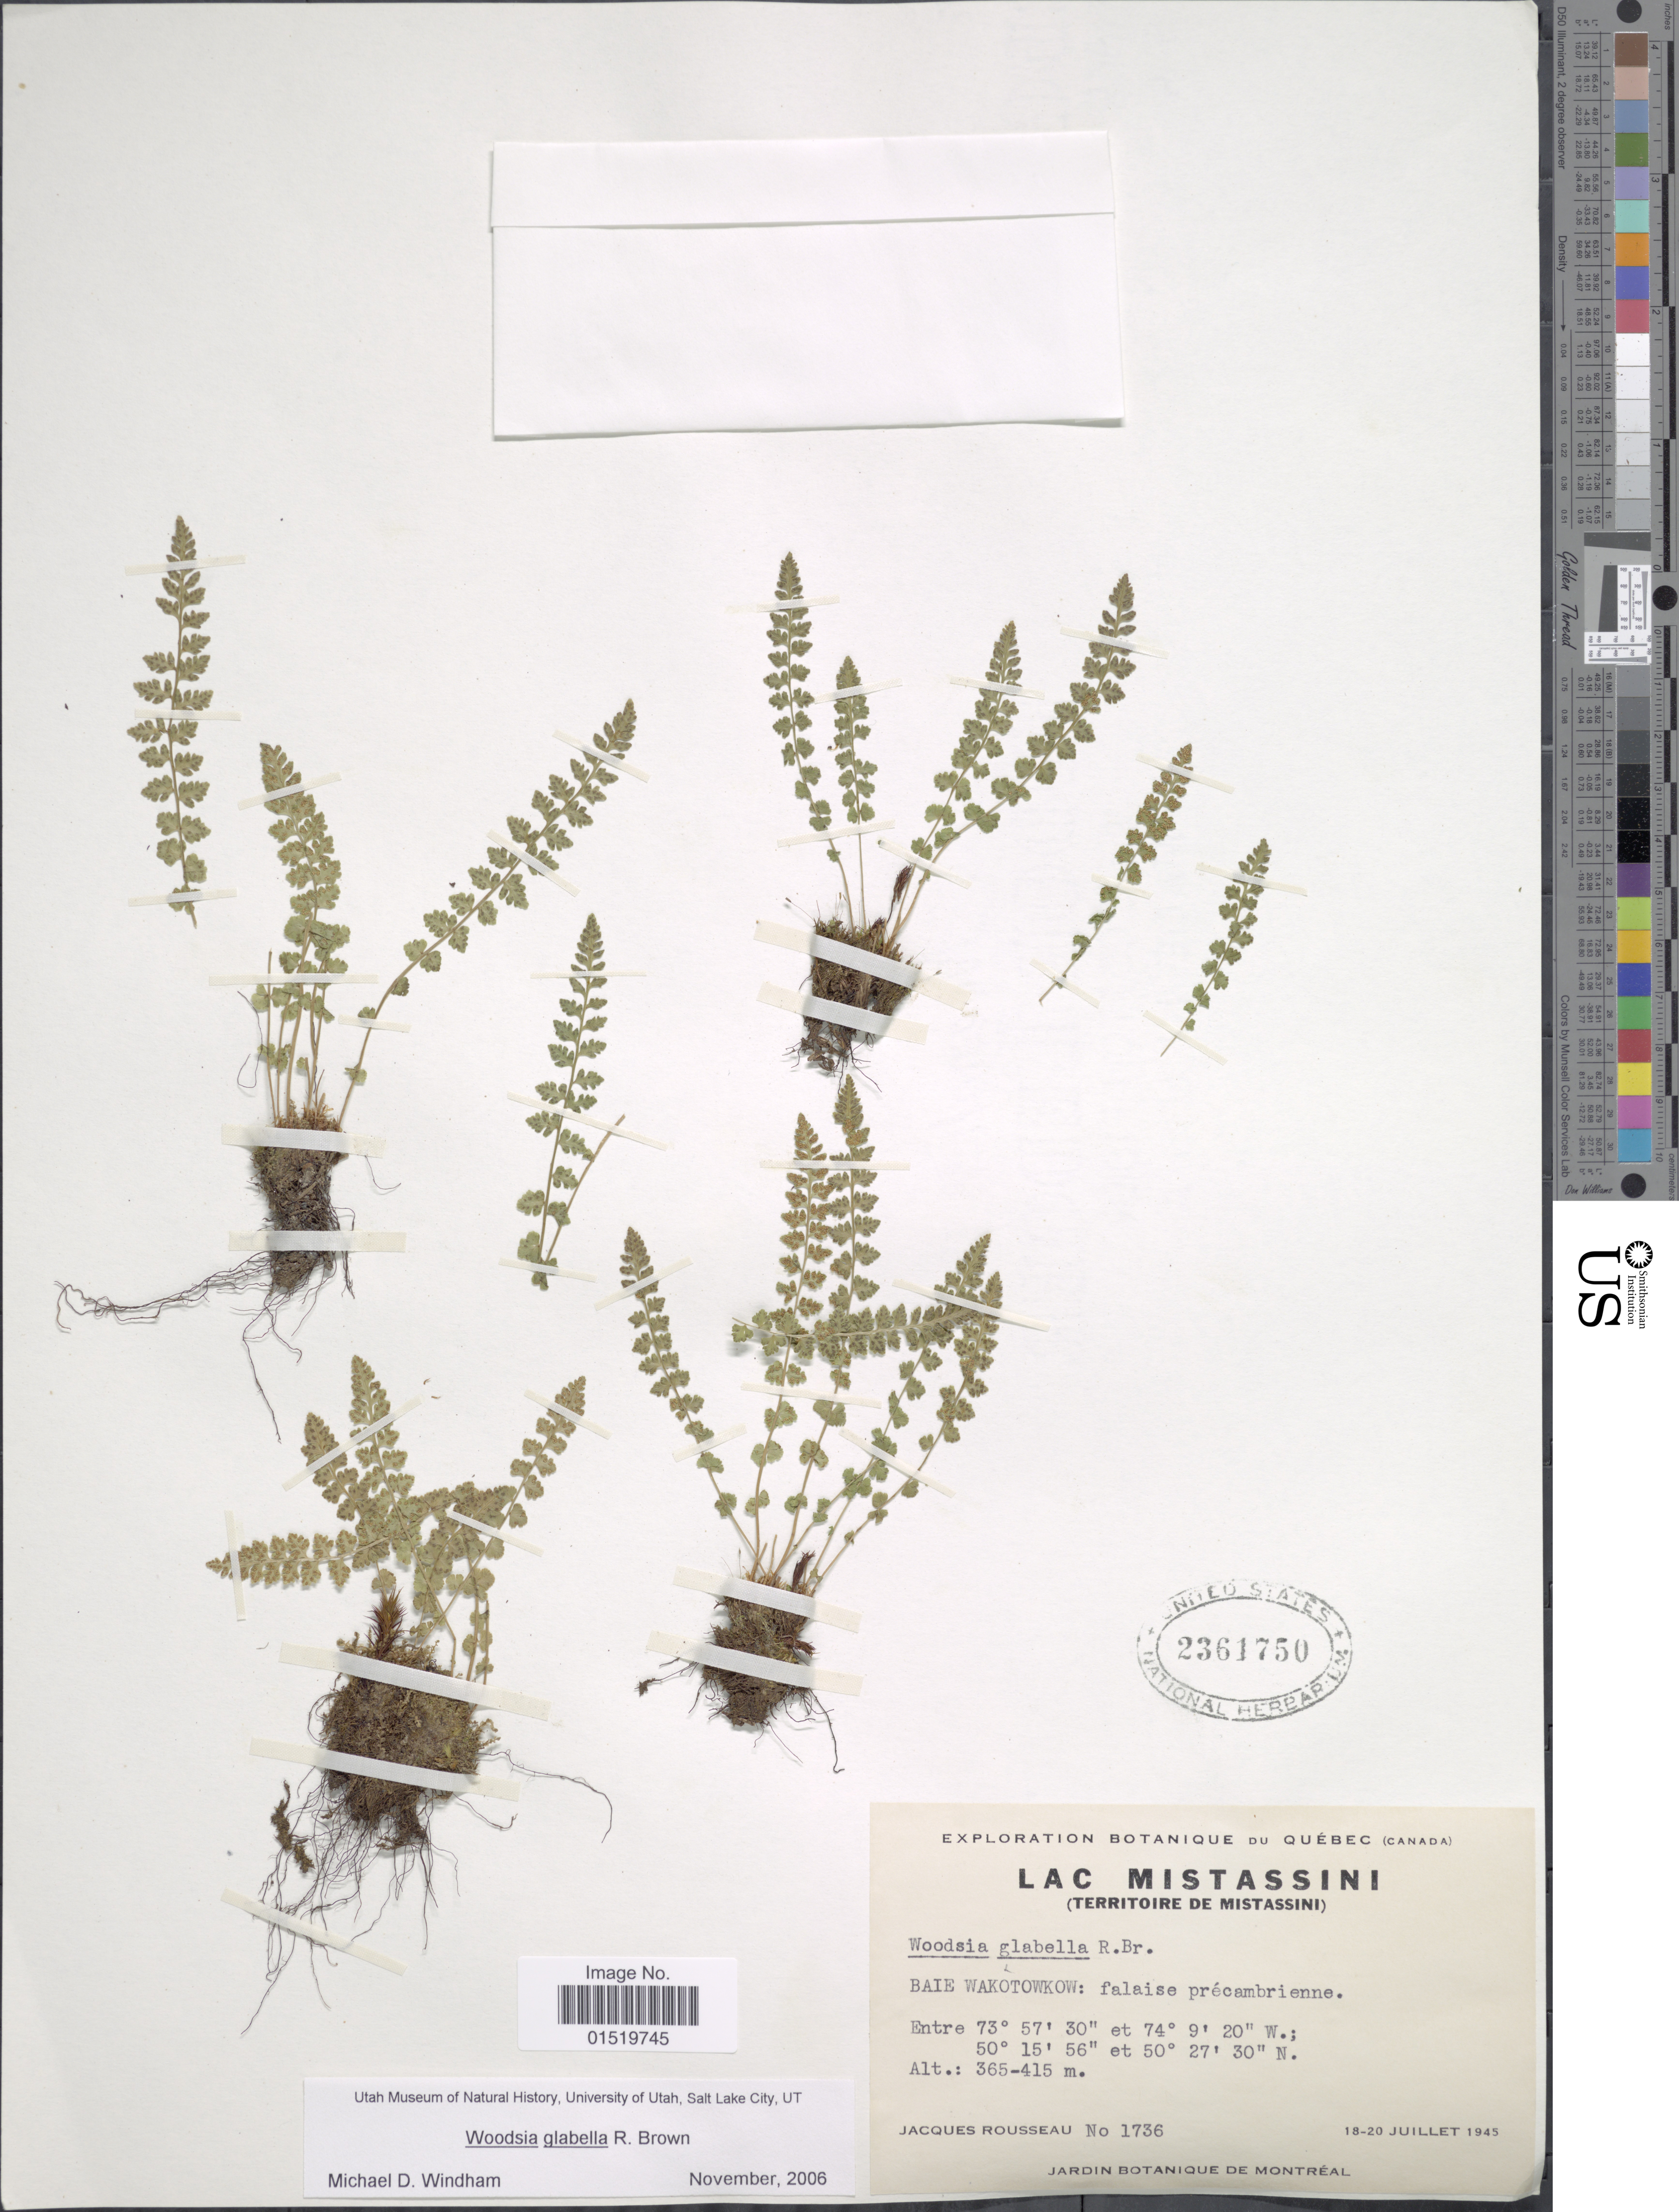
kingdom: Plantae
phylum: Tracheophyta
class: Polypodiopsida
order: Polypodiales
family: Woodsiaceae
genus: Woodsia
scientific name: Woodsia glabella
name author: R. Br.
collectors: J. Rousseau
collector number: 1736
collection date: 1945-07-18/1945-07-20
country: Canada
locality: Las MIstassini (Territoire de Mistasini) Baie Wakotowkow: falaise précambrienne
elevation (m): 365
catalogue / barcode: US 2361750